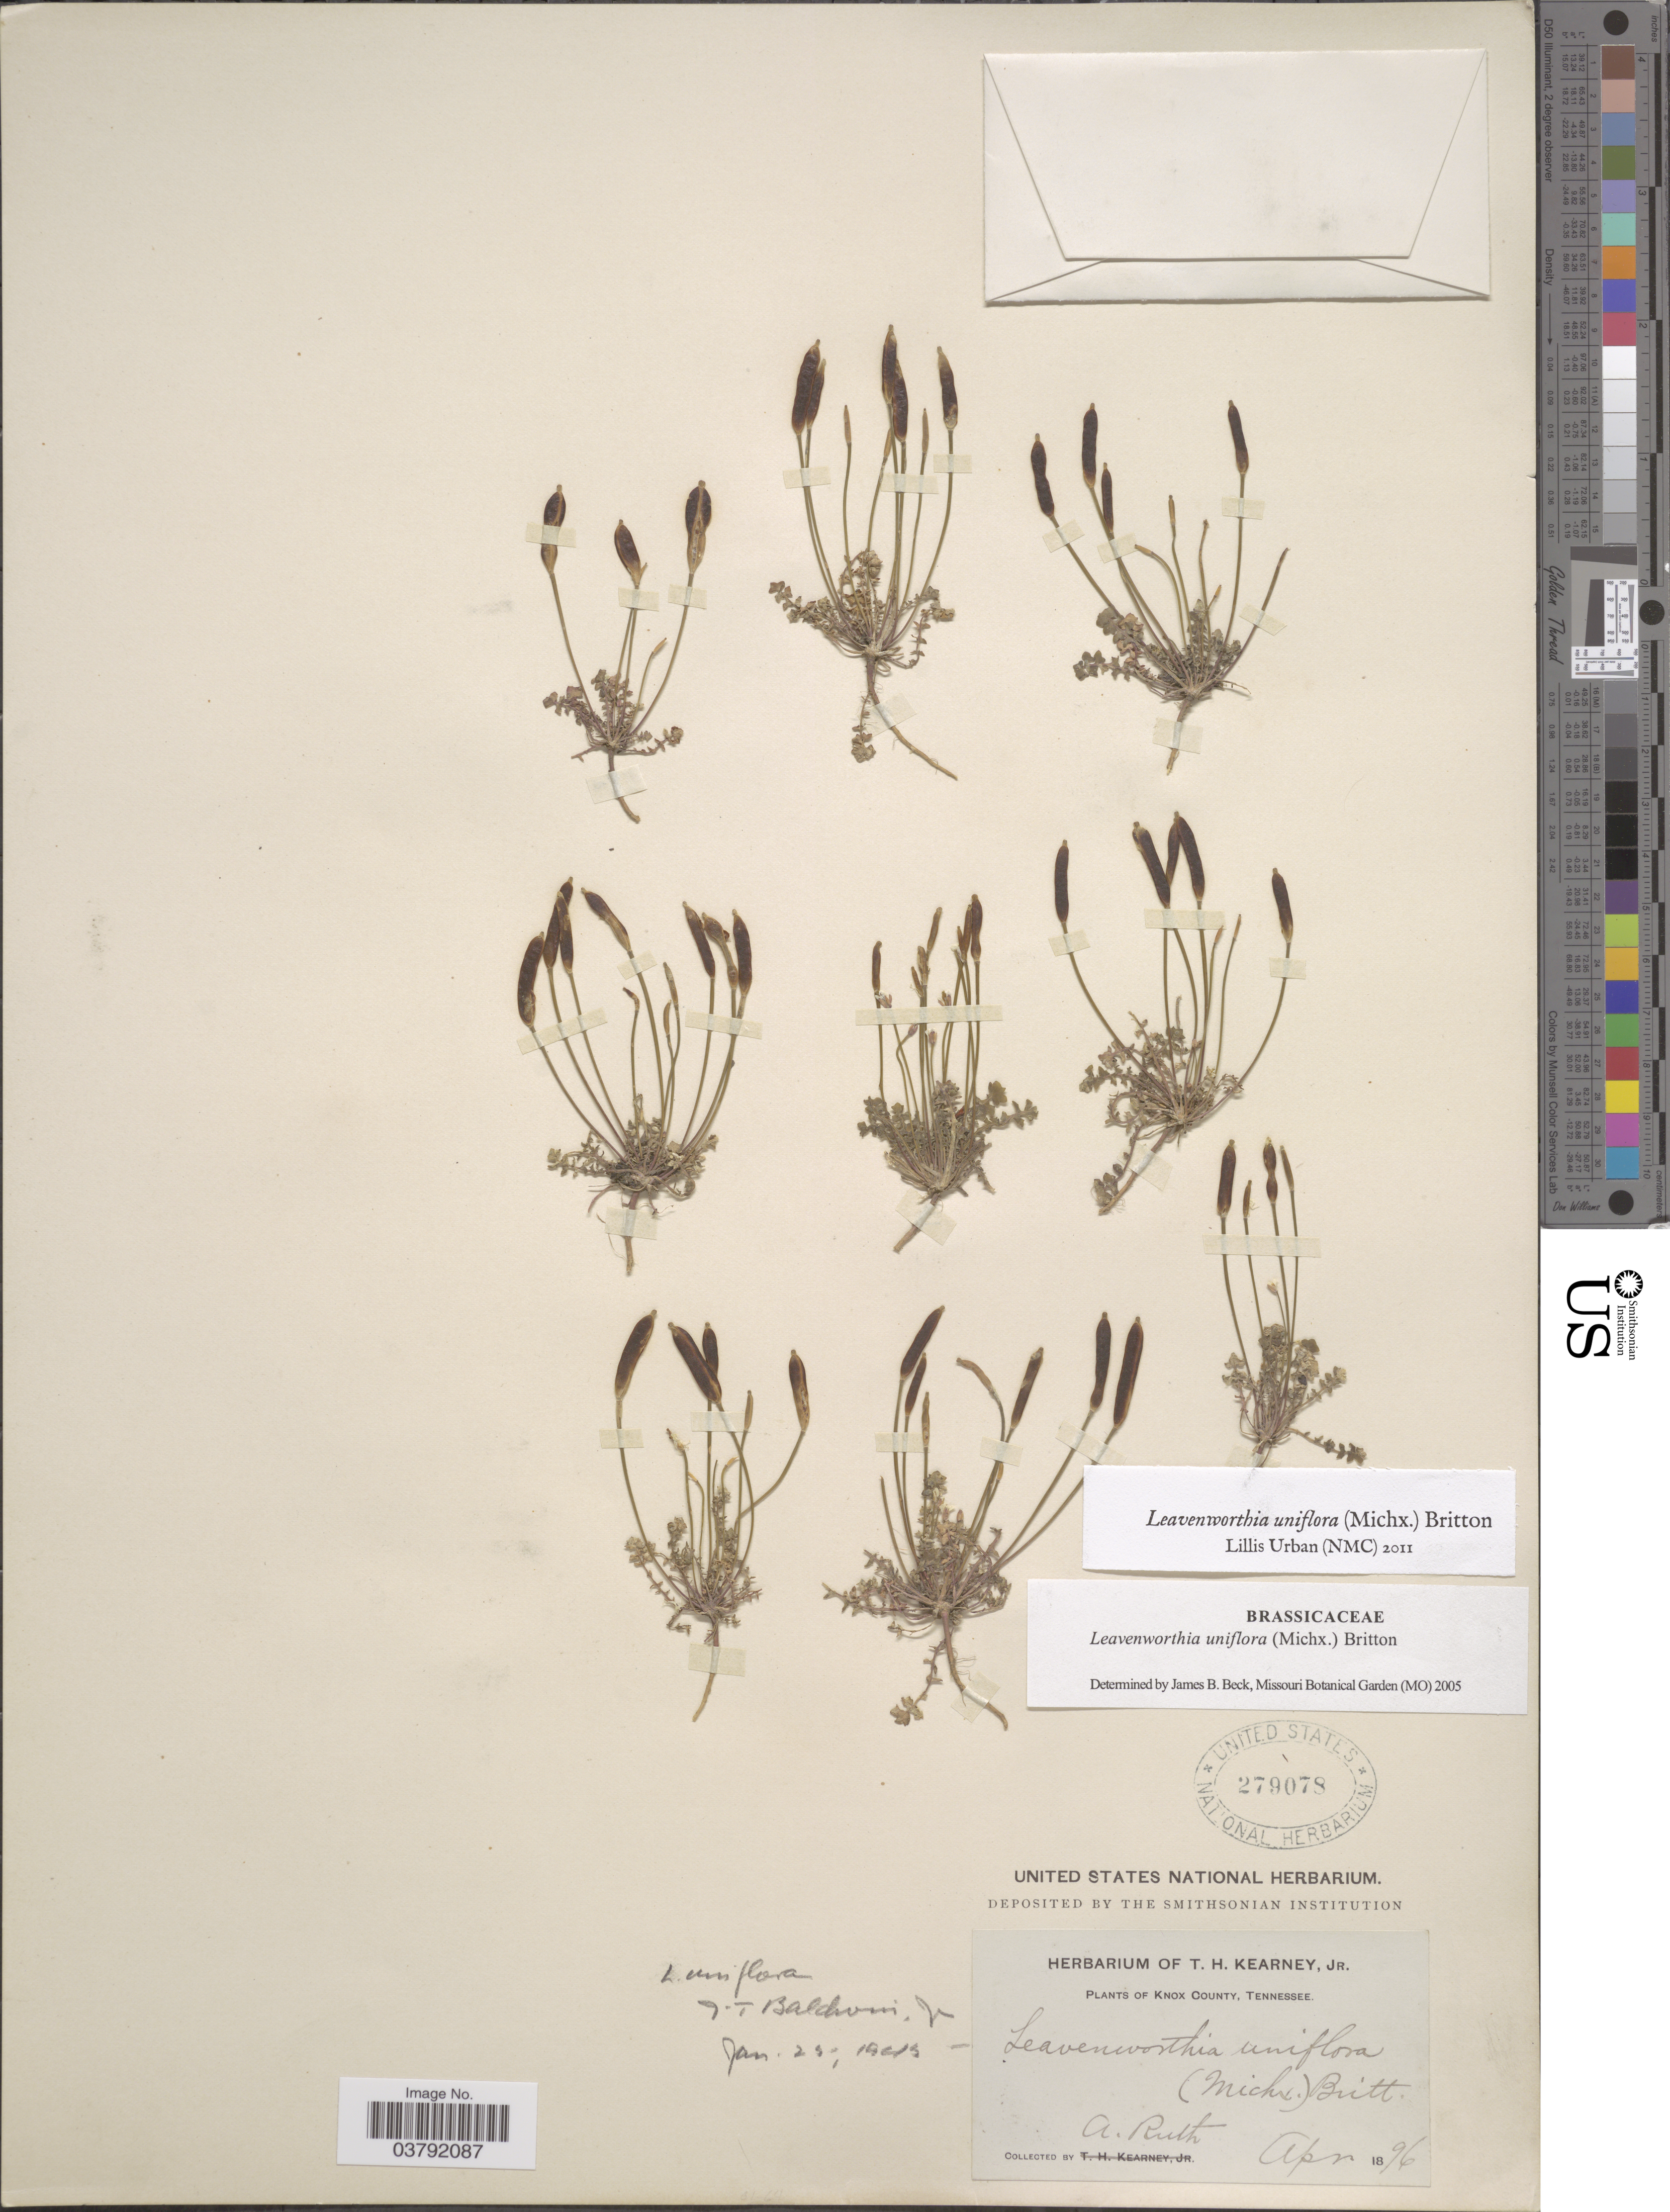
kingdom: Plantae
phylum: Tracheophyta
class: Magnoliopsida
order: Brassicales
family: Brassicaceae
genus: Leavenworthia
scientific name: Leavenworthia uniflora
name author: (Michx.) Britton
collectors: A. Ruth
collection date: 1896-04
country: United States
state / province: Tennessee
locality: Knox County.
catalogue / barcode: US 279078